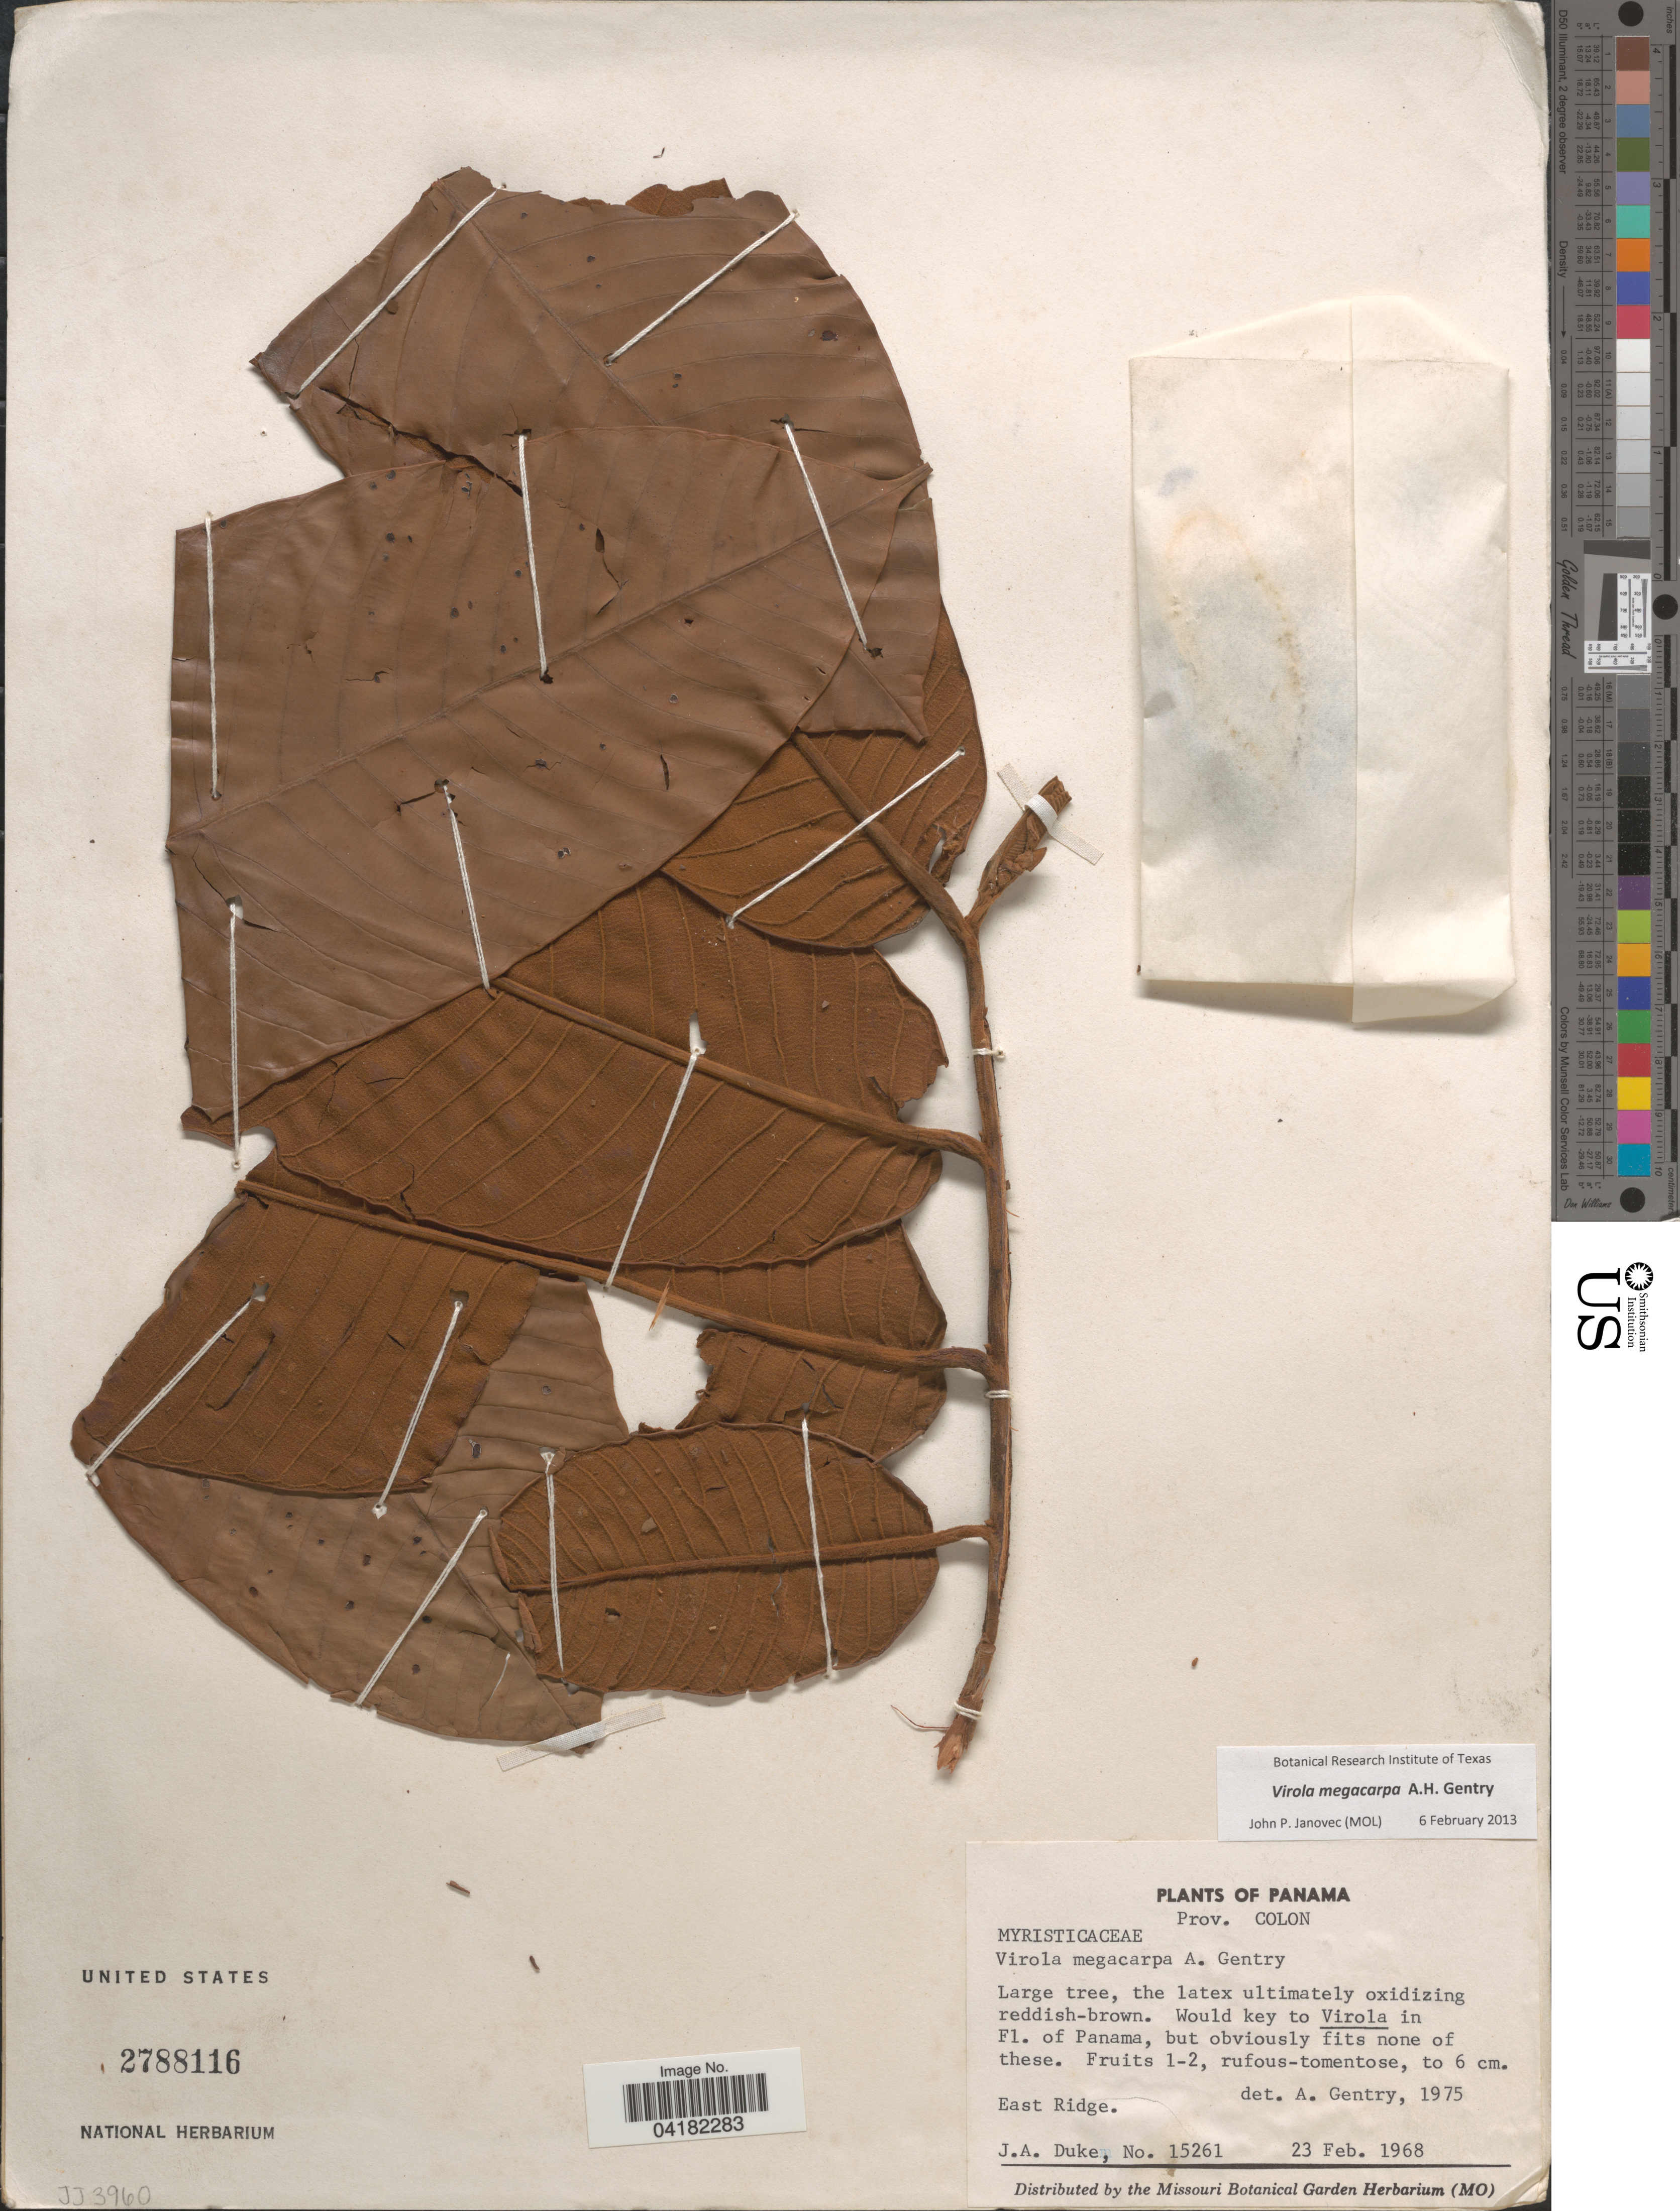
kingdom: Plantae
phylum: Tracheophyta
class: Magnoliopsida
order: Magnoliales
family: Myristicaceae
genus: Virola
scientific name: Virola megacarpa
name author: A.H. Gentry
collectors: J. A. Duke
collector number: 15261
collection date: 1968-02-23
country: Panama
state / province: Colón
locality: East Ridge.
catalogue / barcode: US 2788116